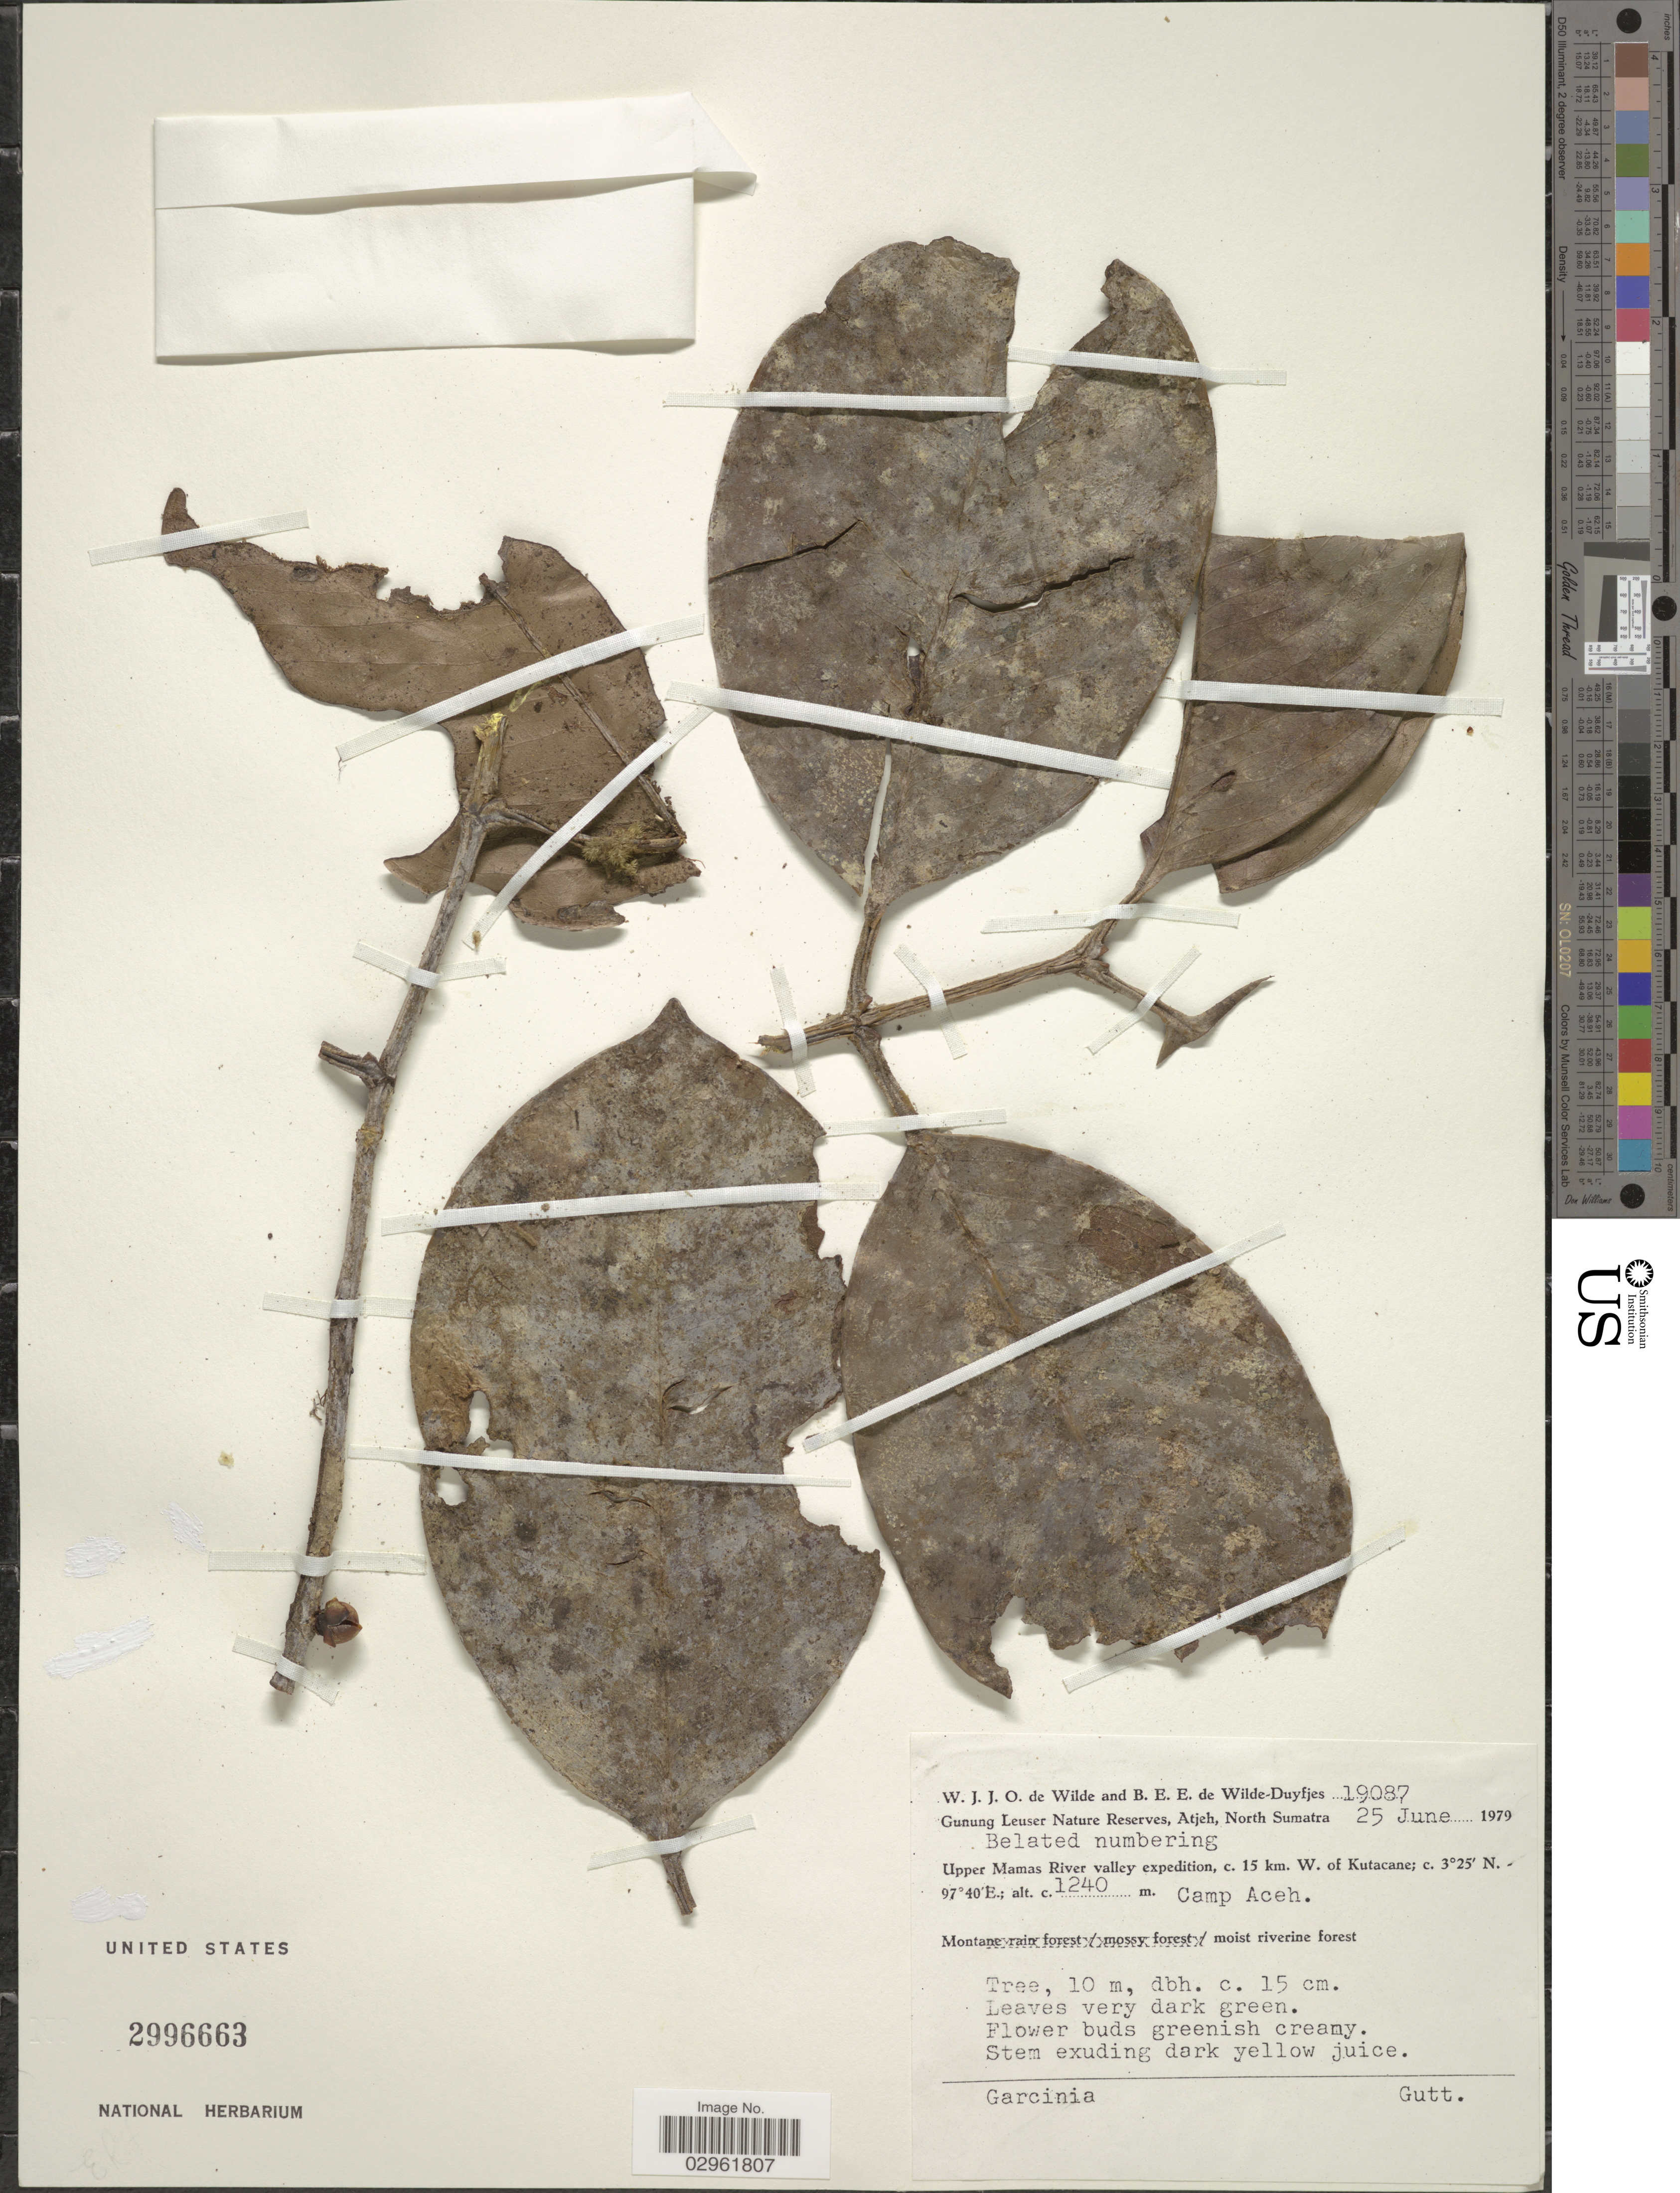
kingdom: Plantae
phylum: Tracheophyta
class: Magnoliopsida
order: Malpighiales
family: Clusiaceae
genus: Garcinia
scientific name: Garcinia sp.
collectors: W. J. de Wilde & B. E. de Wilde-Duyfjes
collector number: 19087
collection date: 1979-06-25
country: Indonesia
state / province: Sumatra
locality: Gunung Leuser Nature Reserve, Atjeh, North Sumatra, Upper Mamas River valley expedition, c. 15 km. W. of Kutacane, Camp Aceh.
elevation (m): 1240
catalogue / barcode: US 2996663